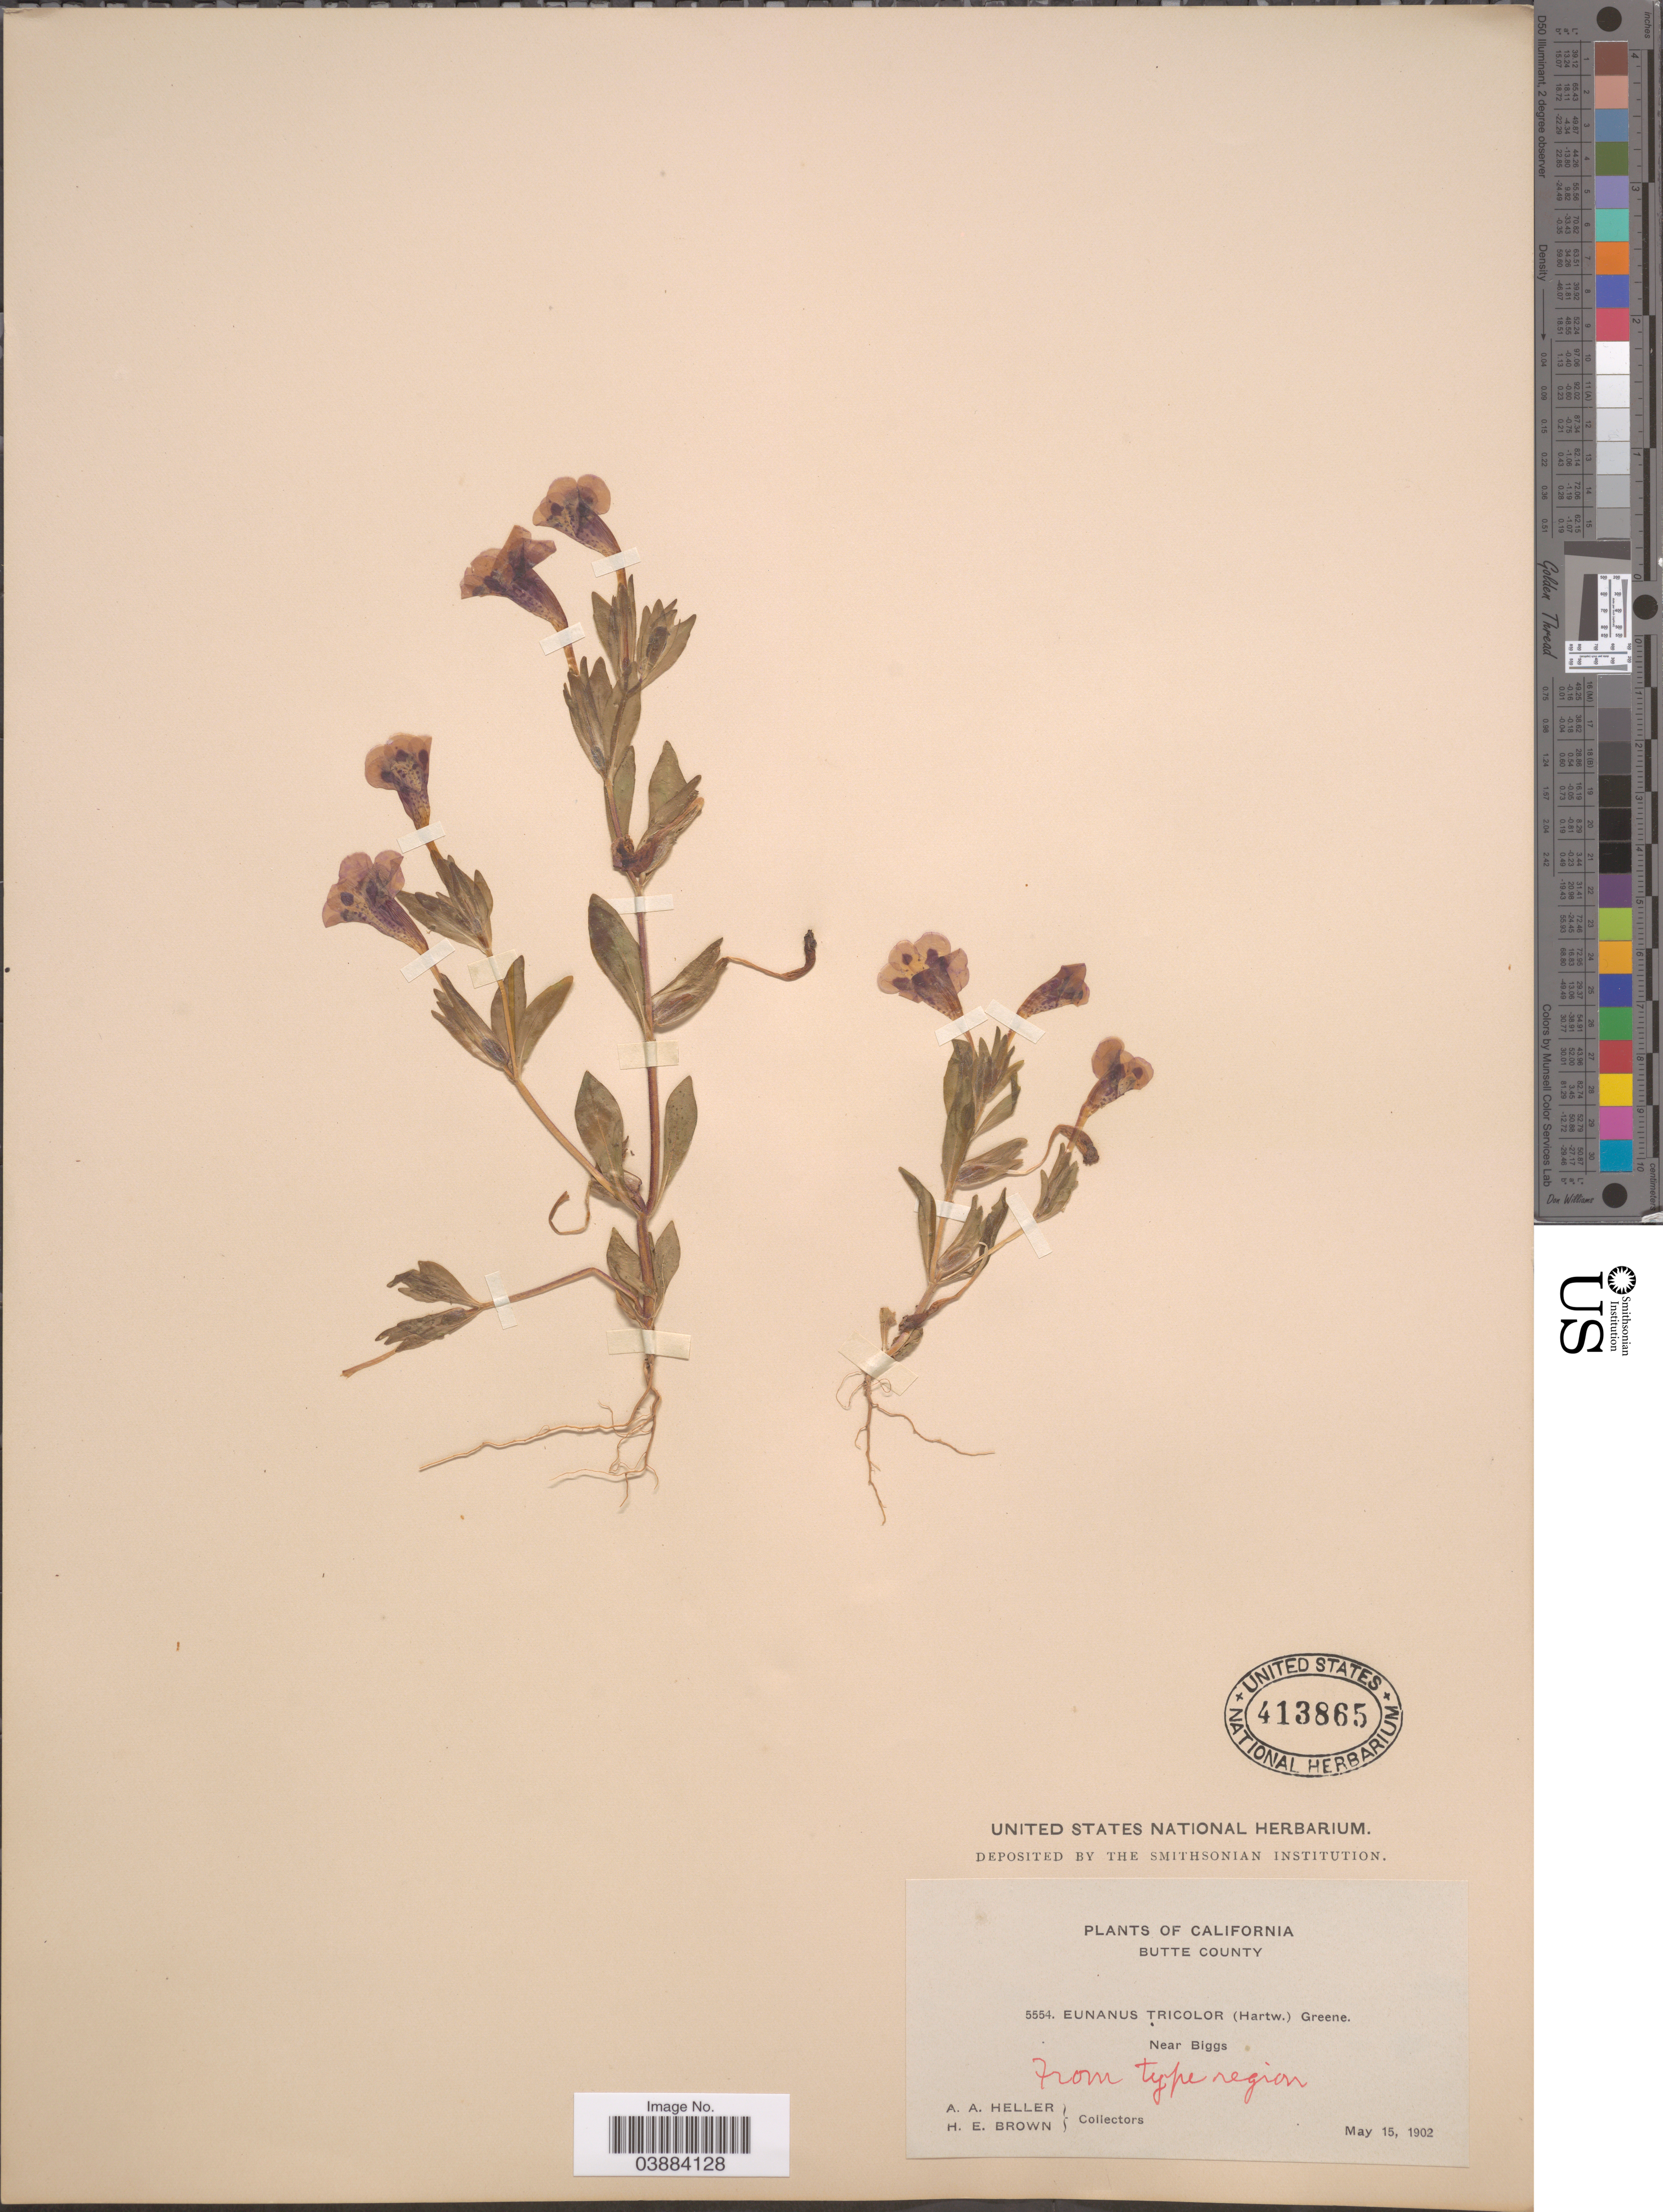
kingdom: Plantae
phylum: Tracheophyta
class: Magnoliopsida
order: Lamiales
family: Phrymaceae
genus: Eunanus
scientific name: Eunanus tricolor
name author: (Hartw. ex Lindl.) Greene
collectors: A. A. Heller & H. E. Brown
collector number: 5554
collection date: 1902-05-15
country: United States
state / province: California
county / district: Butte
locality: Butte County. Near Biggs.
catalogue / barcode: US 413865